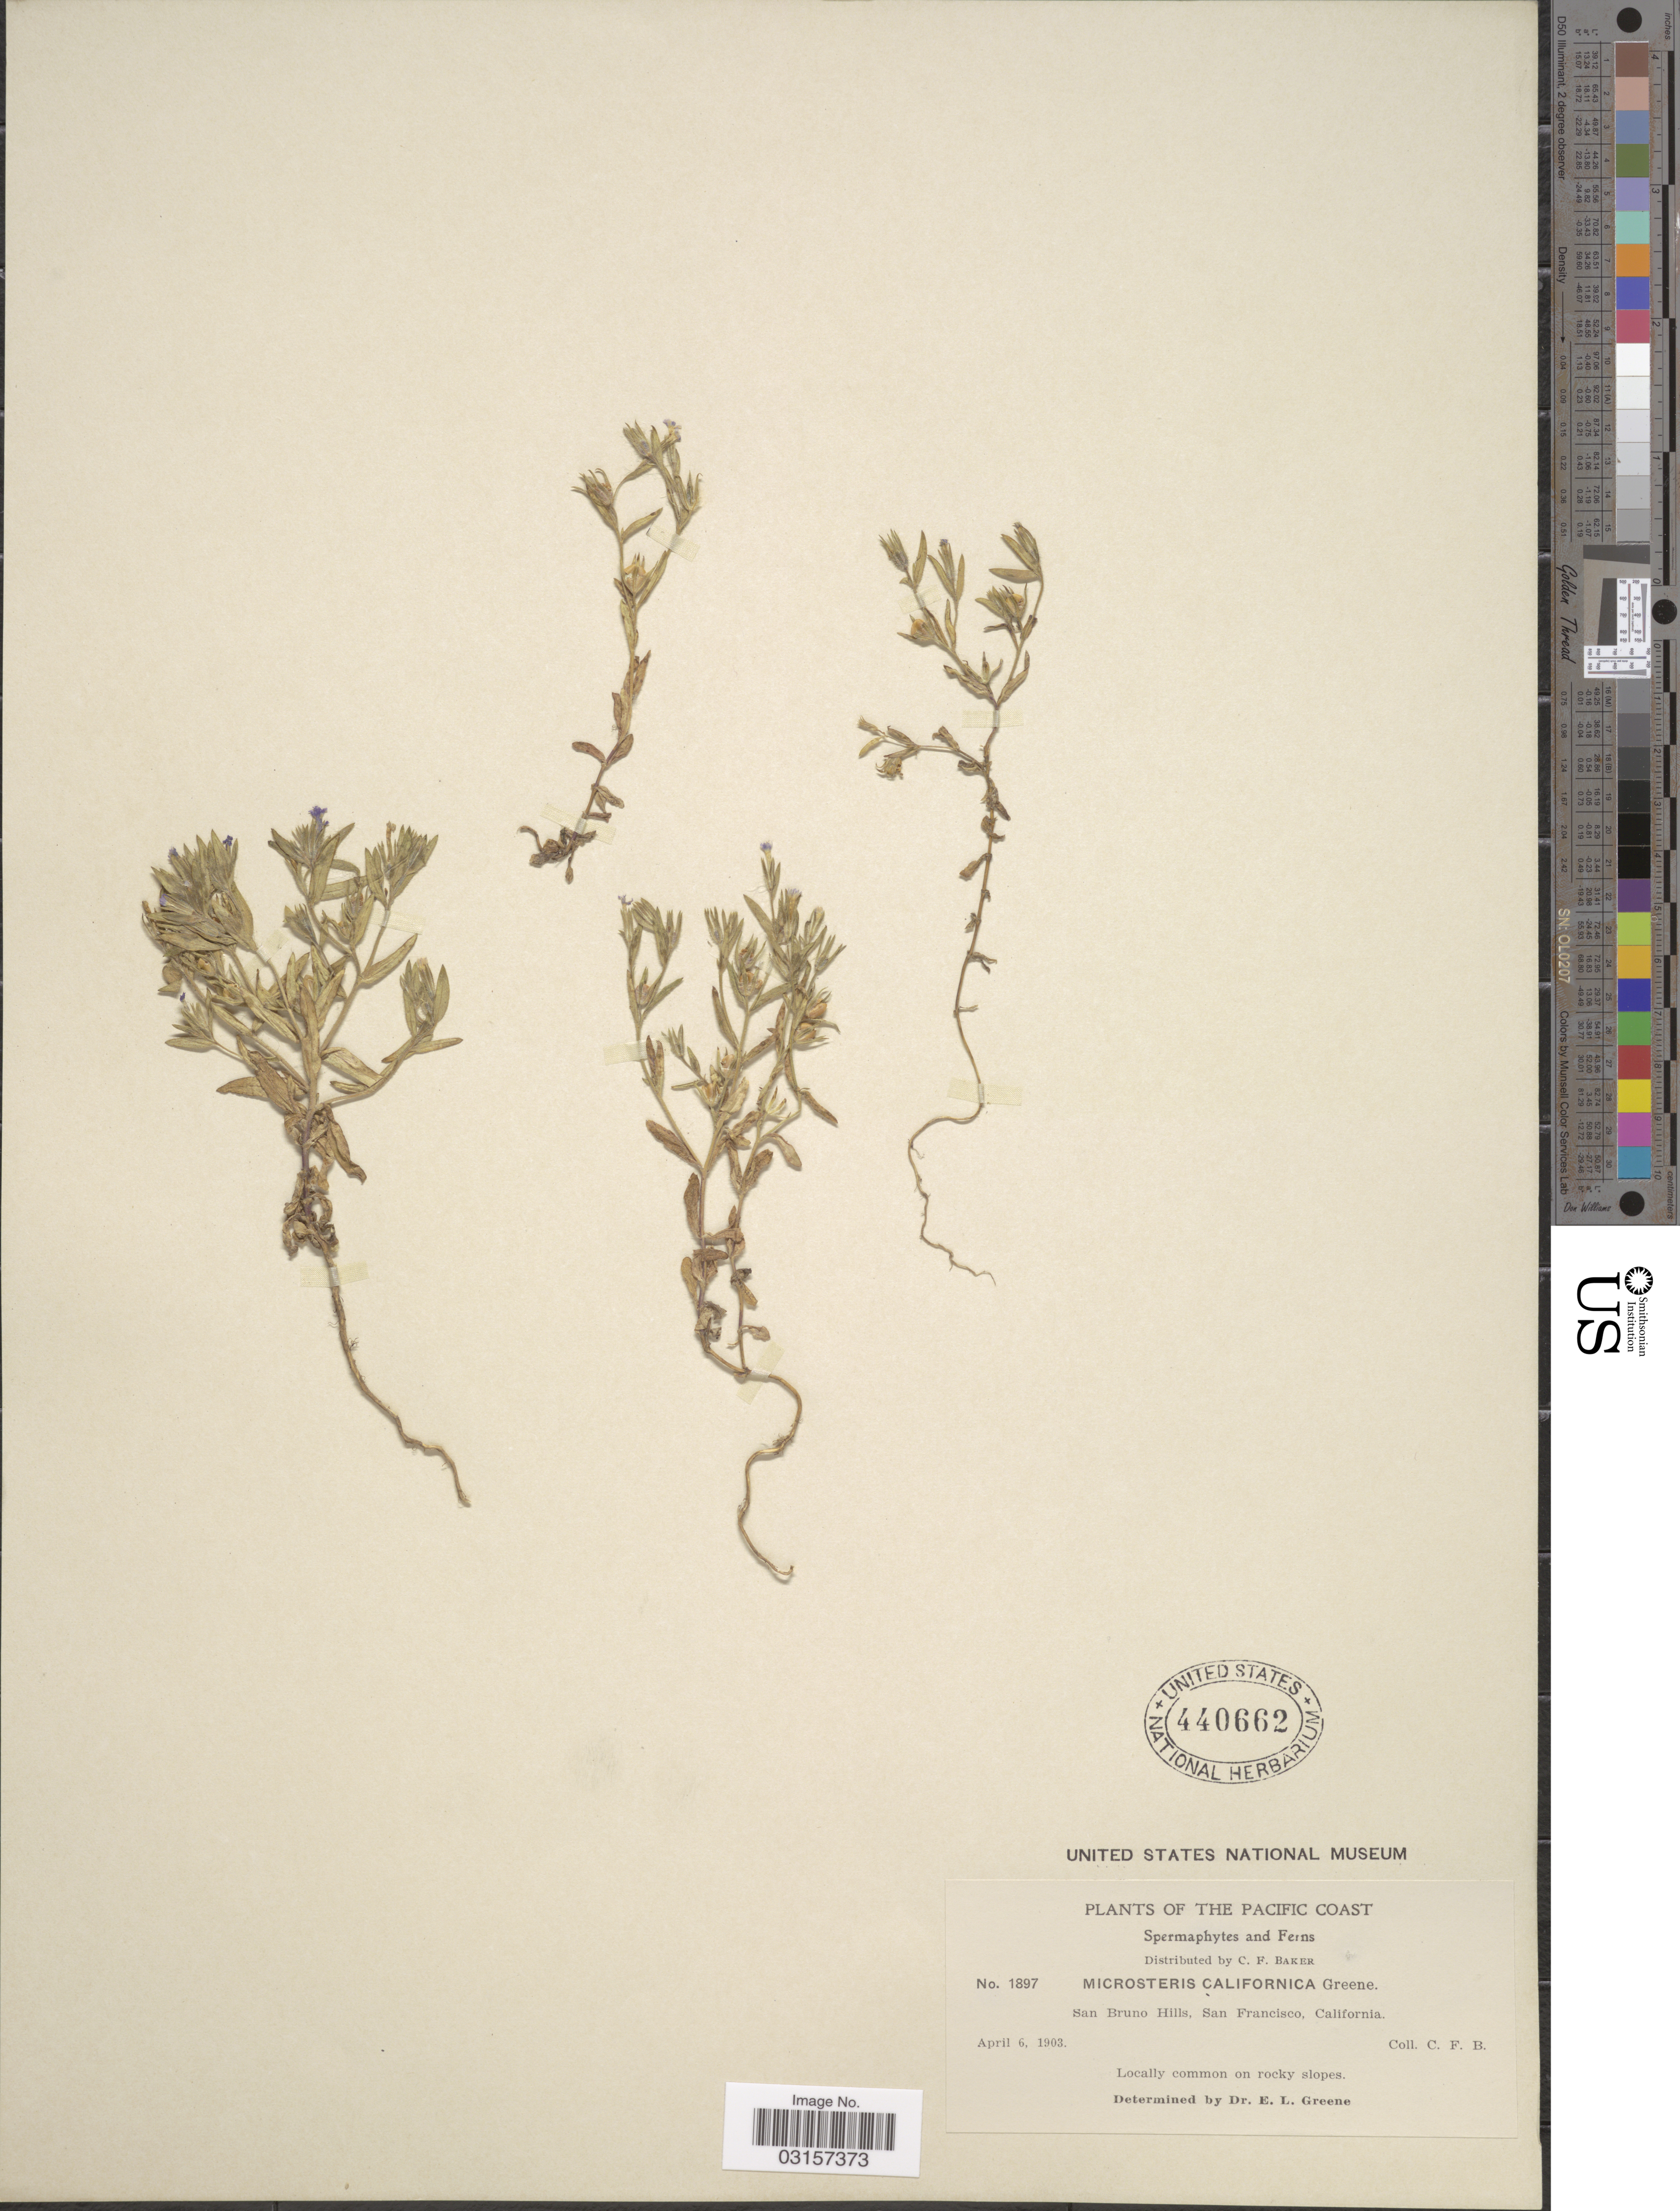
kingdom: Plantae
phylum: Tracheophyta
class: Magnoliopsida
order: Ericales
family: Polemoniaceae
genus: Microsteris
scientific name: Microsteris gracilis var. gracilis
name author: (Hook.) Greene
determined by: (US) Smithsonian Institution - National Museum of Natural History - Department of Botany (UNITED STATES)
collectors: C. F. Baker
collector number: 1897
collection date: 1903-04-06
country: United States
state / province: California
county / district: San Francisco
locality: The Pacific Coast, San Bruno Hills, San Francisco.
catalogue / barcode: US 440662